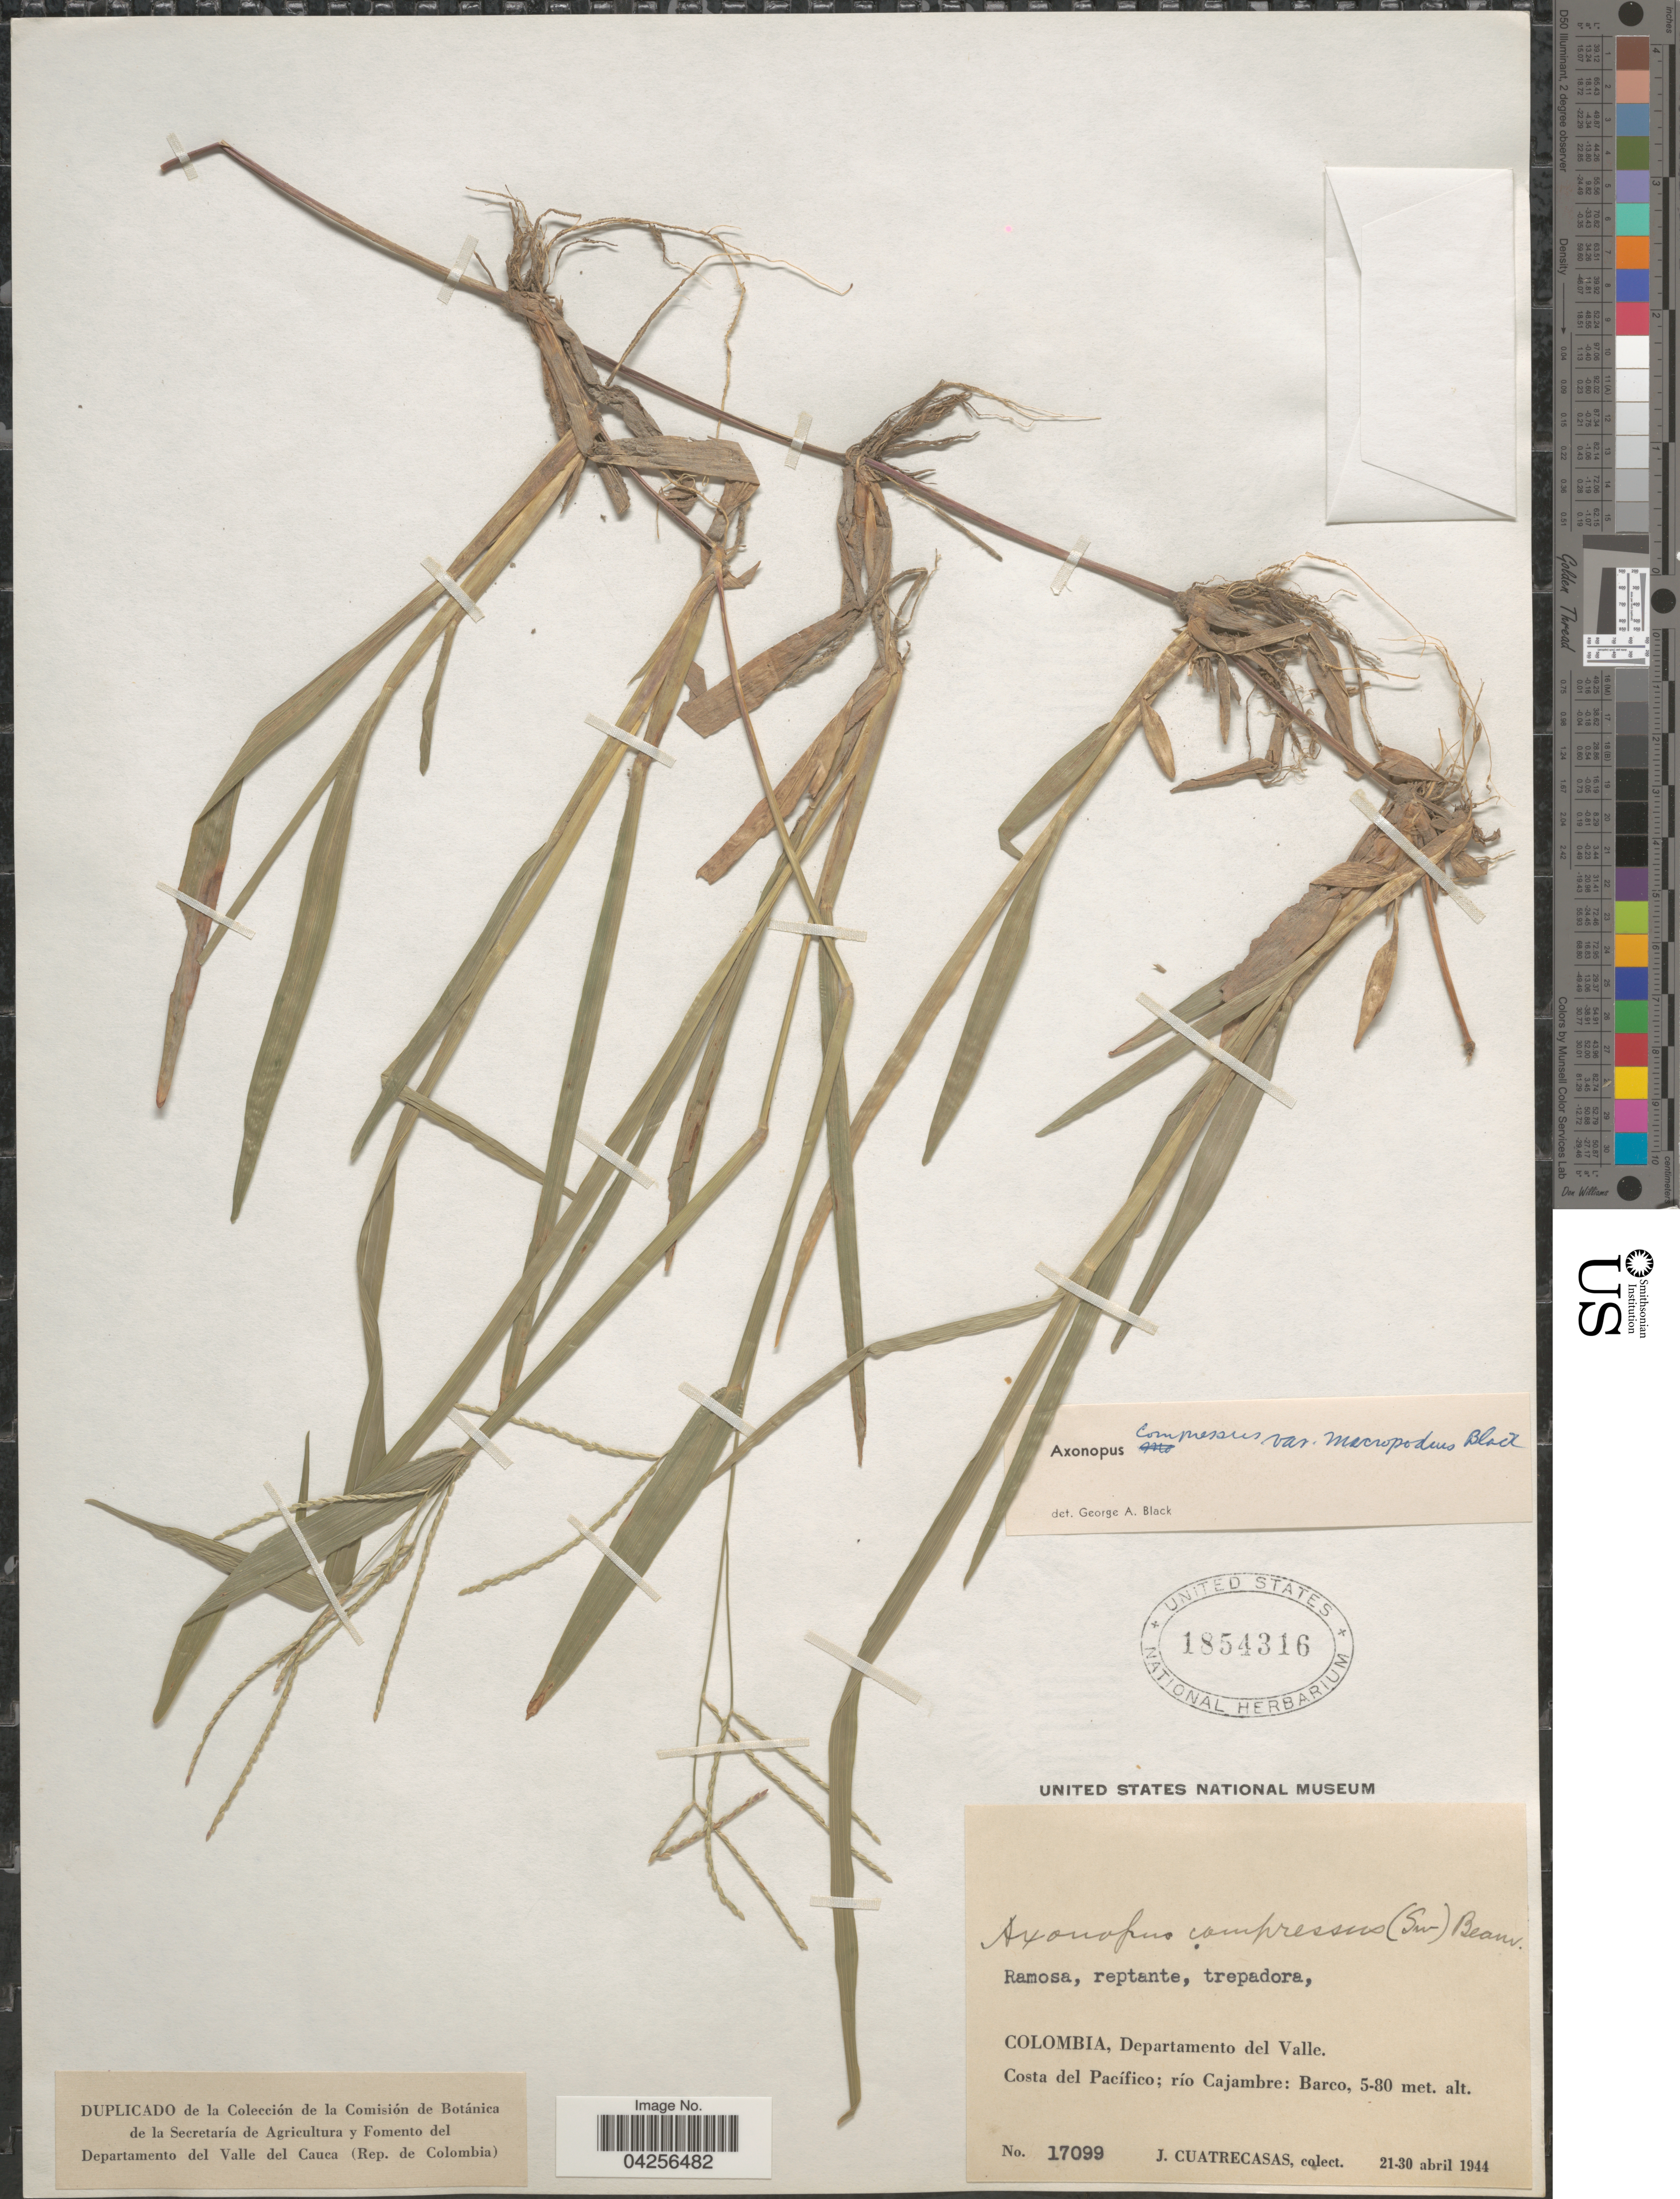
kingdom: Plantae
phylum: Tracheophyta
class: Liliopsida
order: Poales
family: Poaceae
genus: Axonopus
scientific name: Axonopus compressus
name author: (Sw.) P. Beauv.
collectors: J. Cuatrecasas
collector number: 17099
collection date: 1944-04-21/1944-04-30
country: Colombia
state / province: Valle del Cauca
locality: Departamento del Valle. Costa del Pacífico; río Cajambre: Barco.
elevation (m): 5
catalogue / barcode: US 1854316